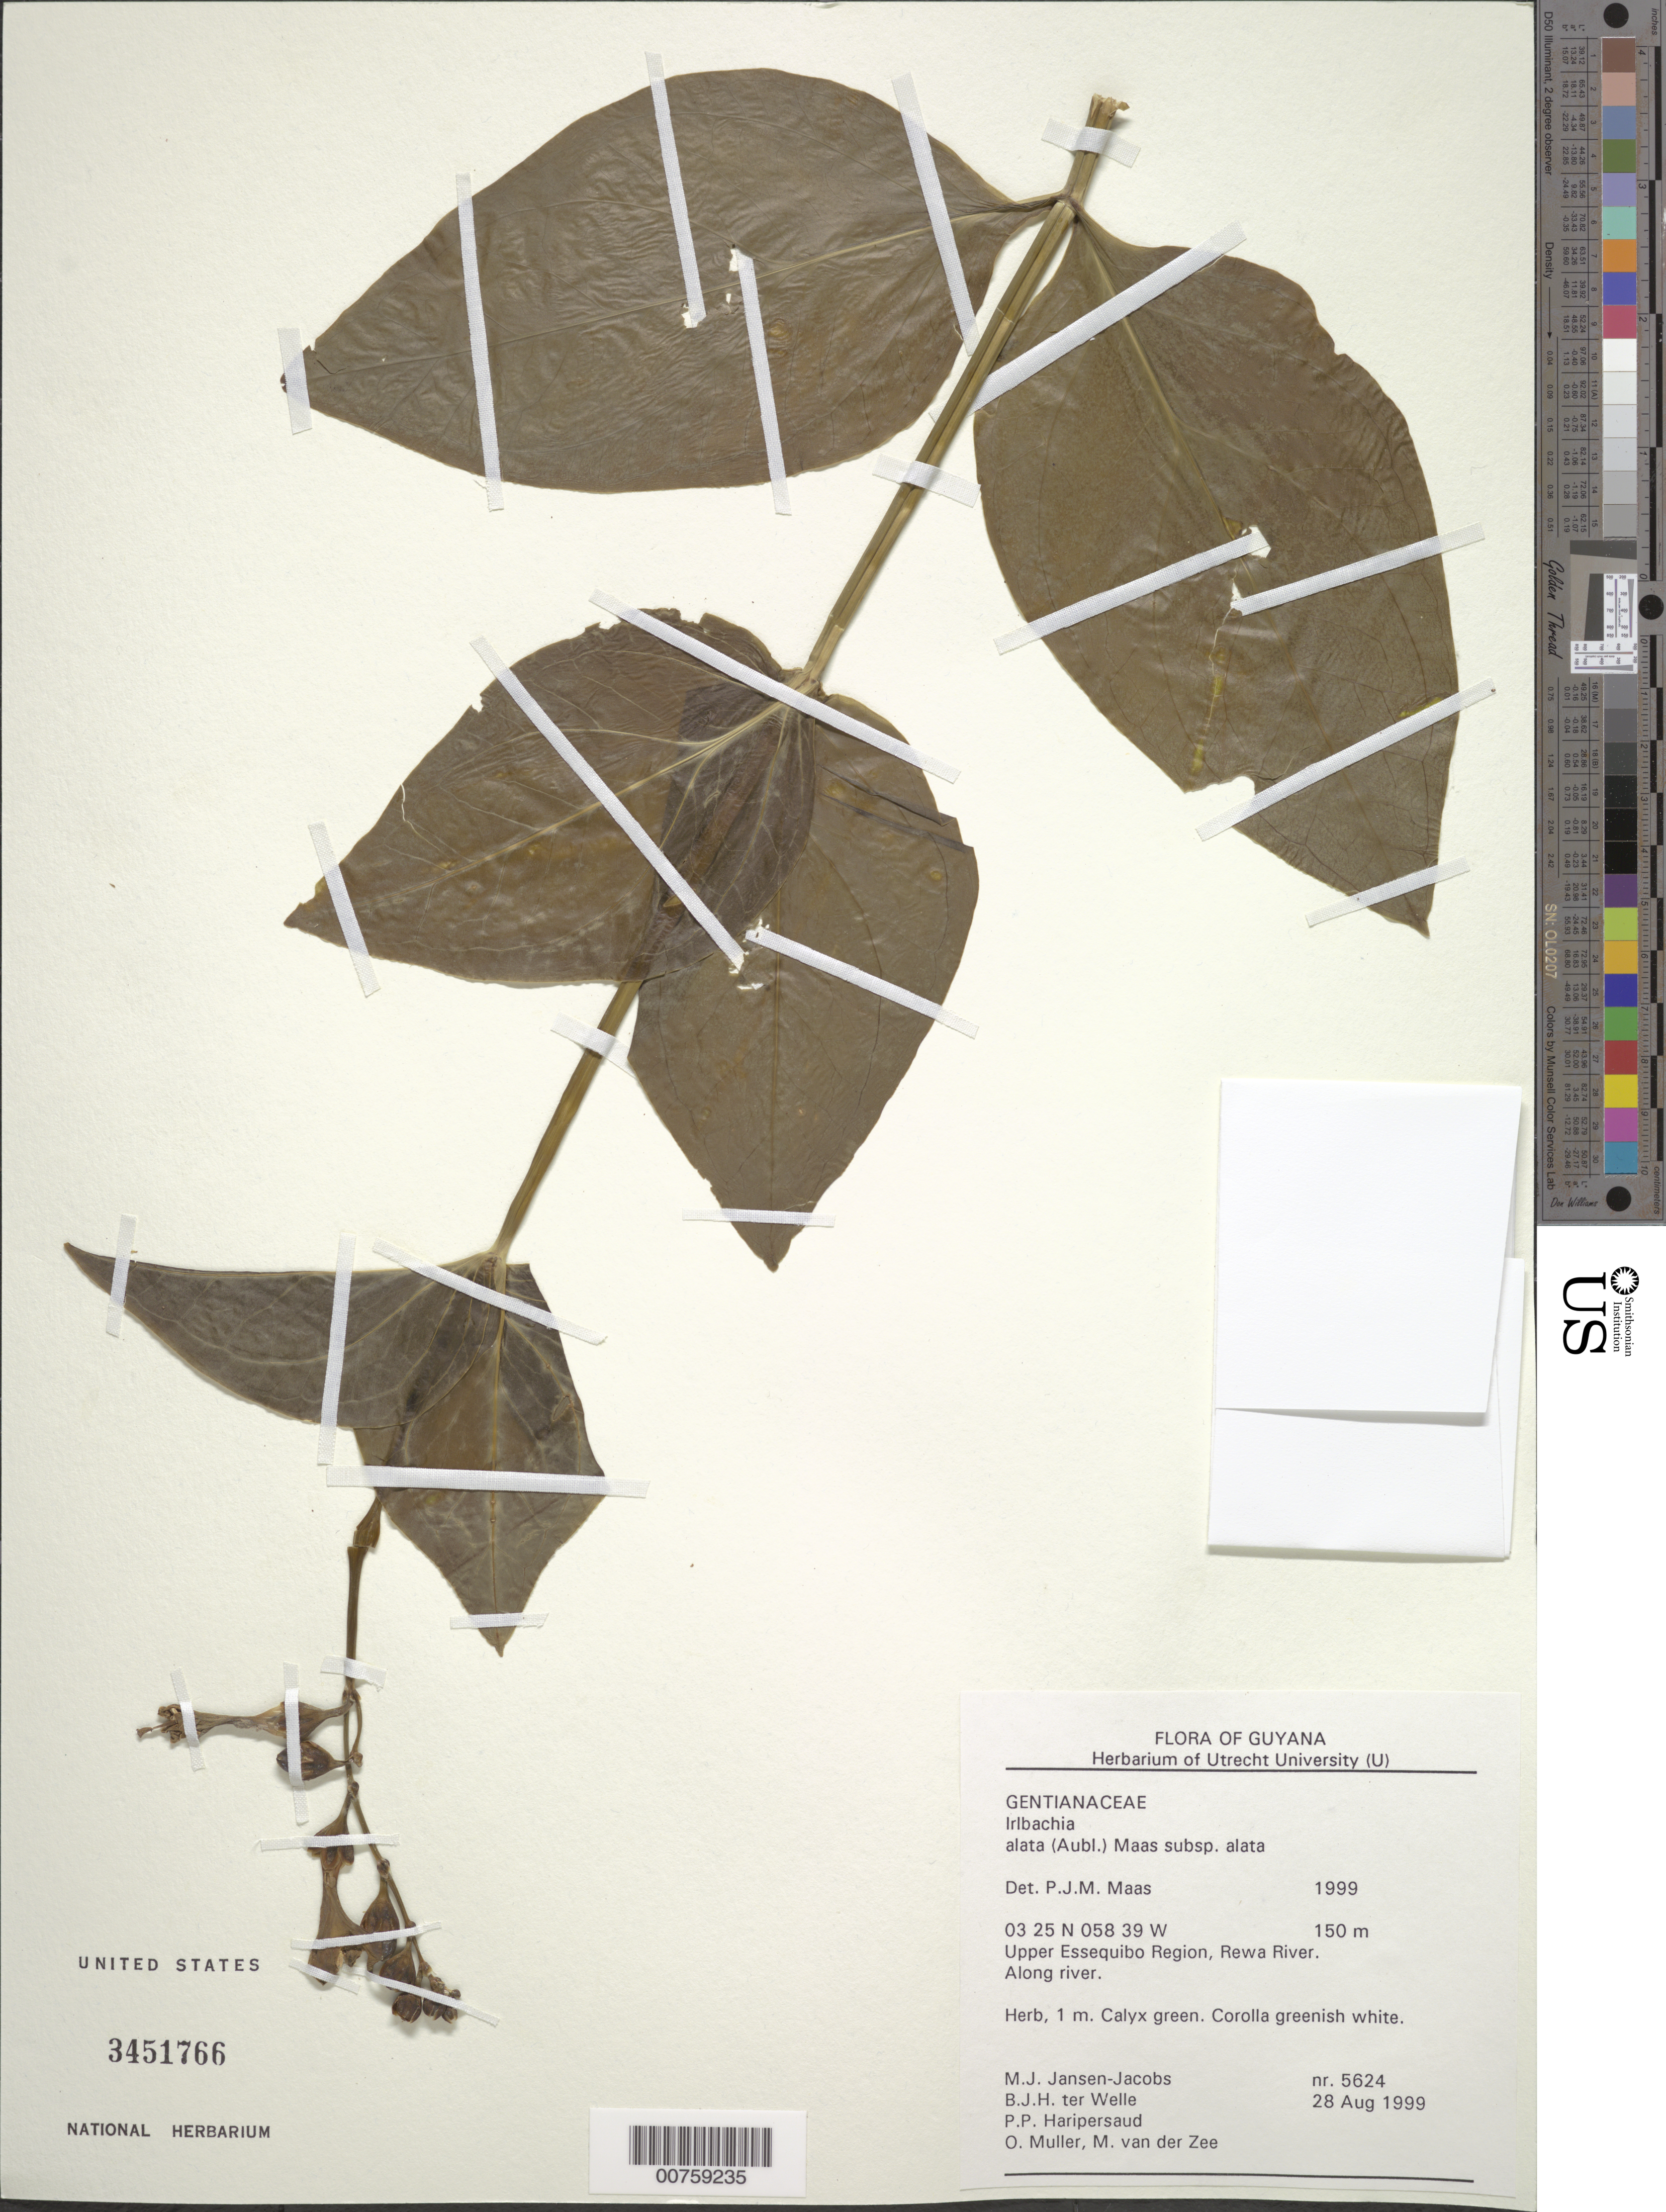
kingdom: Plantae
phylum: Tracheophyta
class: Magnoliopsida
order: Gentianales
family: Gentianaceae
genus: Irlbachia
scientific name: Irlbachia alata subsp. alata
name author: (Aubl.) Maas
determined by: Maas, Paul J. M.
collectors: M. J. Jansen-Jacobs, B. Welle, P. Haripersaud, O. Muller & M. van der Zee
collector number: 5624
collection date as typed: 28-Aug-99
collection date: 1999-08-28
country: Guyana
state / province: U. Demerara-Berbice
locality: Rewa River, Upper Essequibo Region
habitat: Along river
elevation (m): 150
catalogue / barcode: US 3451766